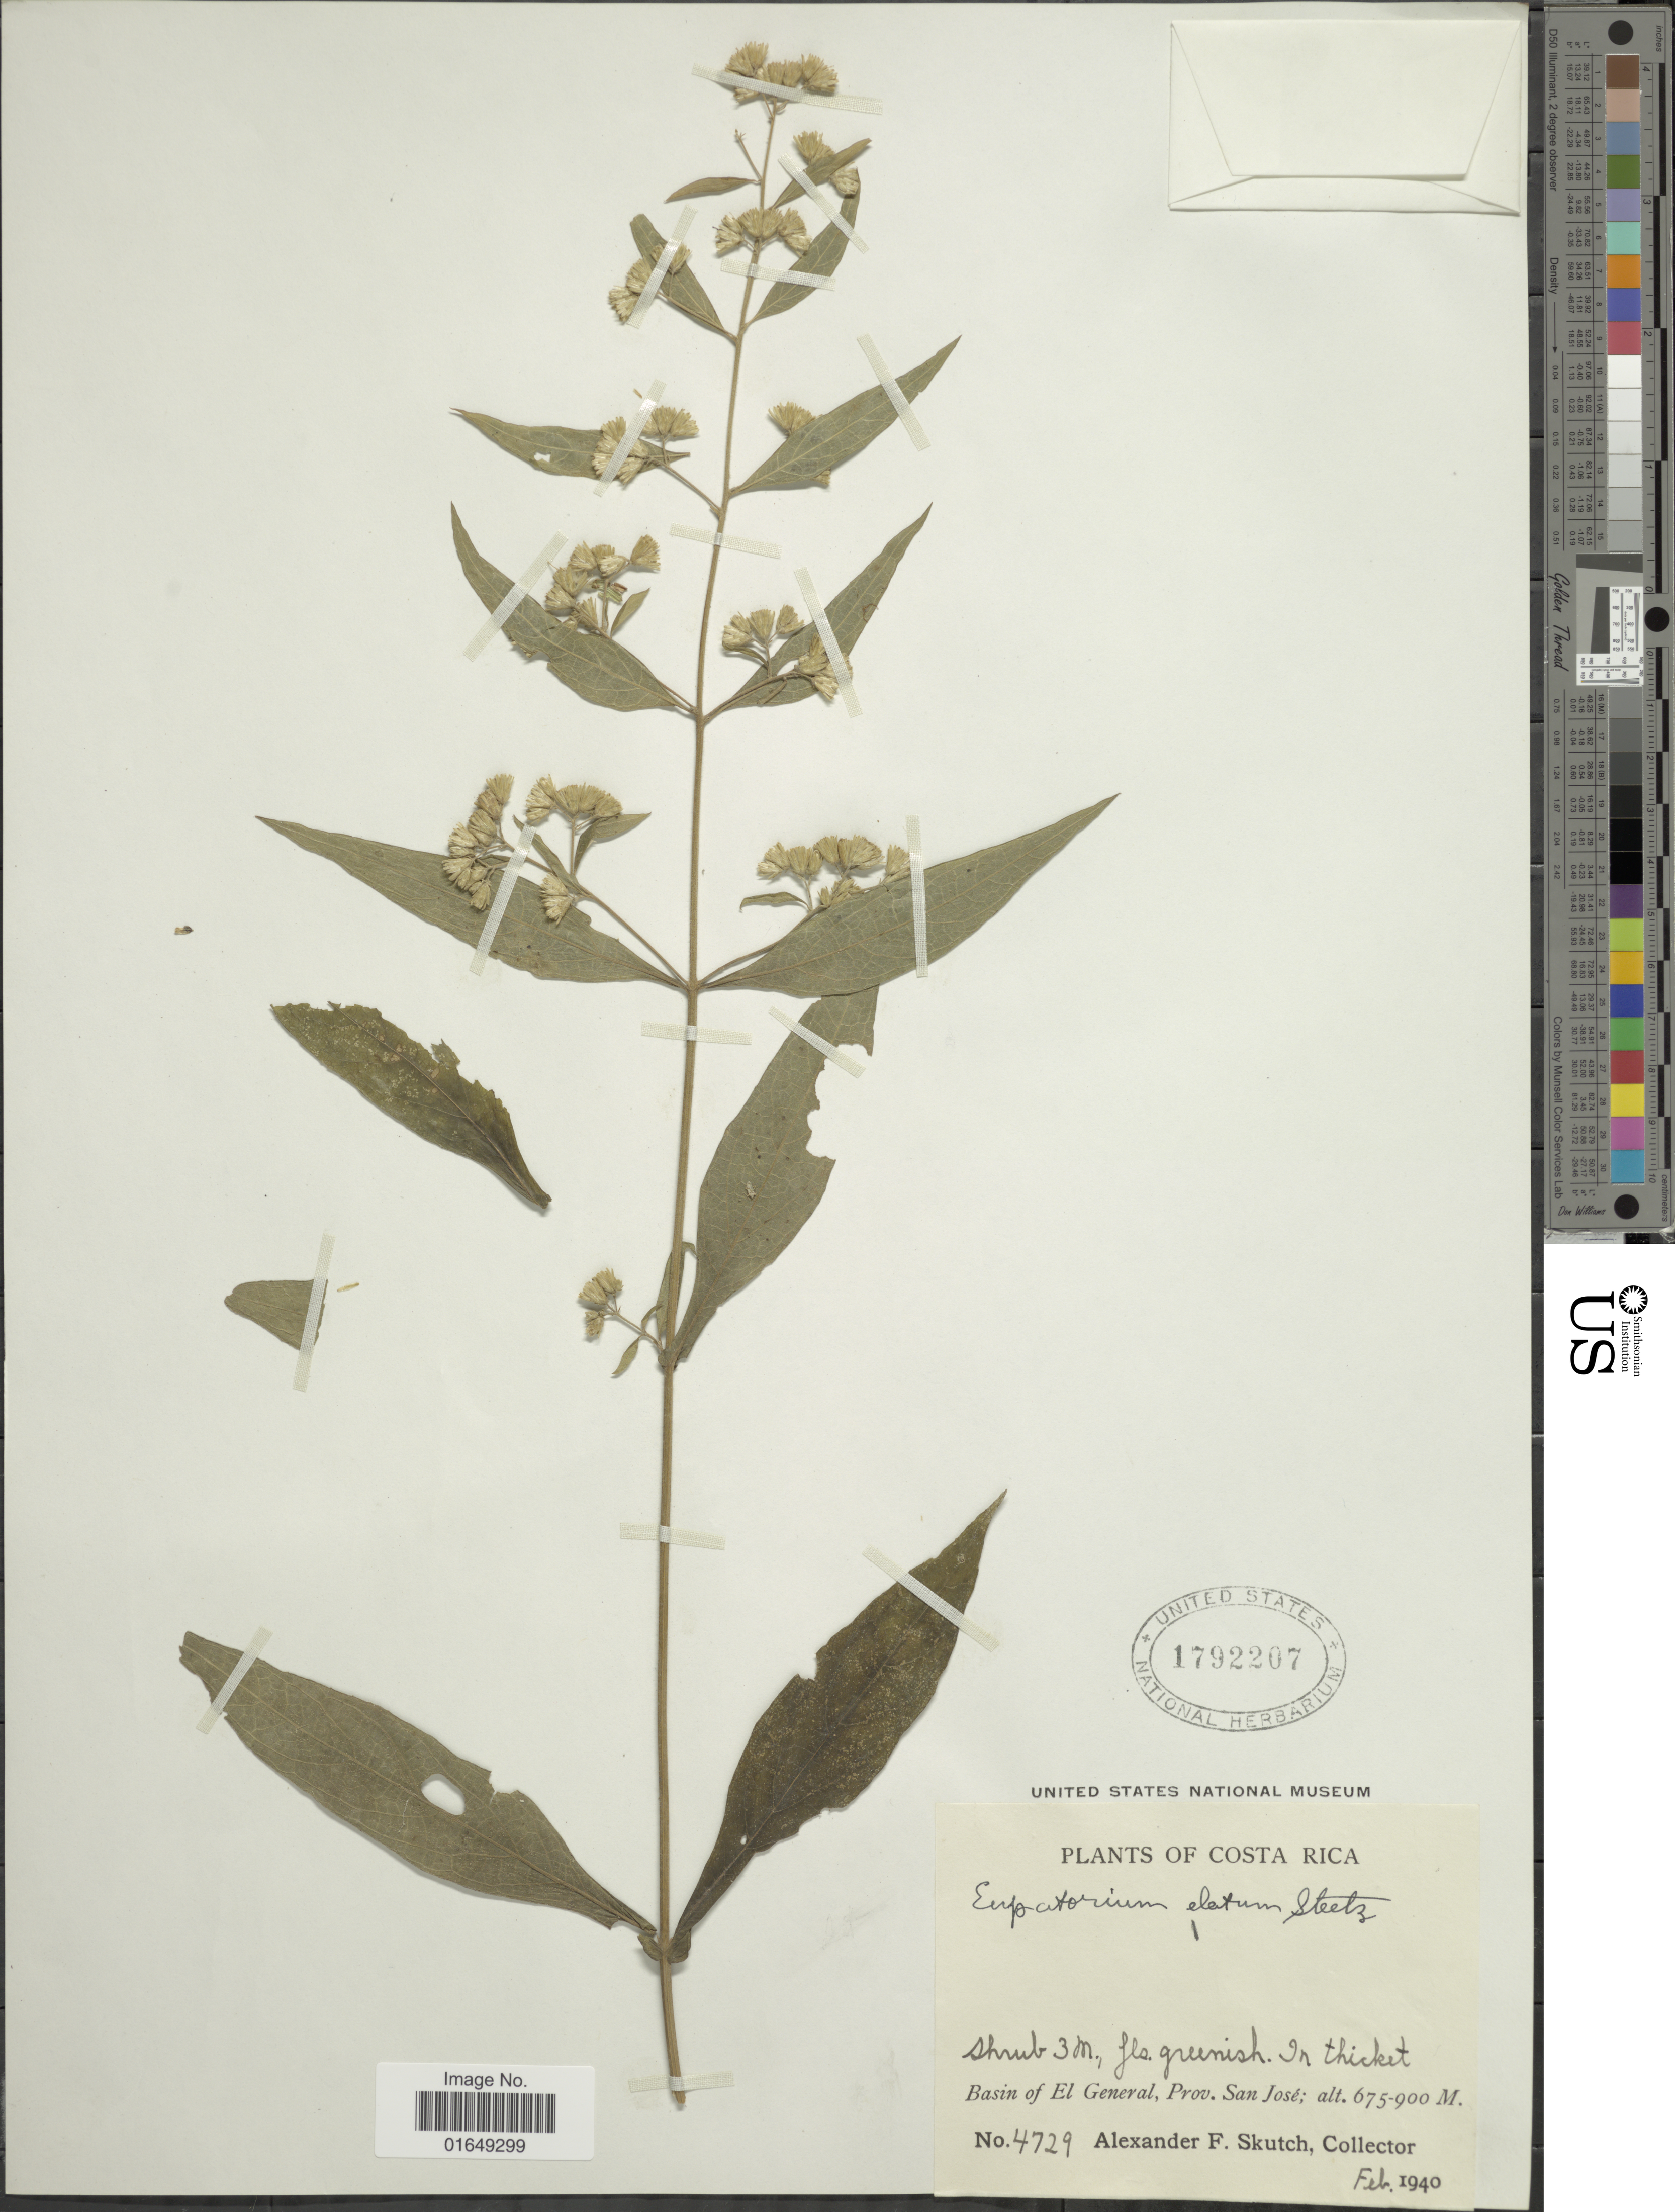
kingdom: Plantae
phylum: Tracheophyta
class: Magnoliopsida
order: Asterales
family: Asteraceae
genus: Ayapana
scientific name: Ayapana elata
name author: (Steetz) R.M. King & H. Rob.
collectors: A. F. Skutch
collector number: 4729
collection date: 1940-02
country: Costa Rica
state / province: San José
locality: Basin of El General.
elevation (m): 675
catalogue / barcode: US 1792207